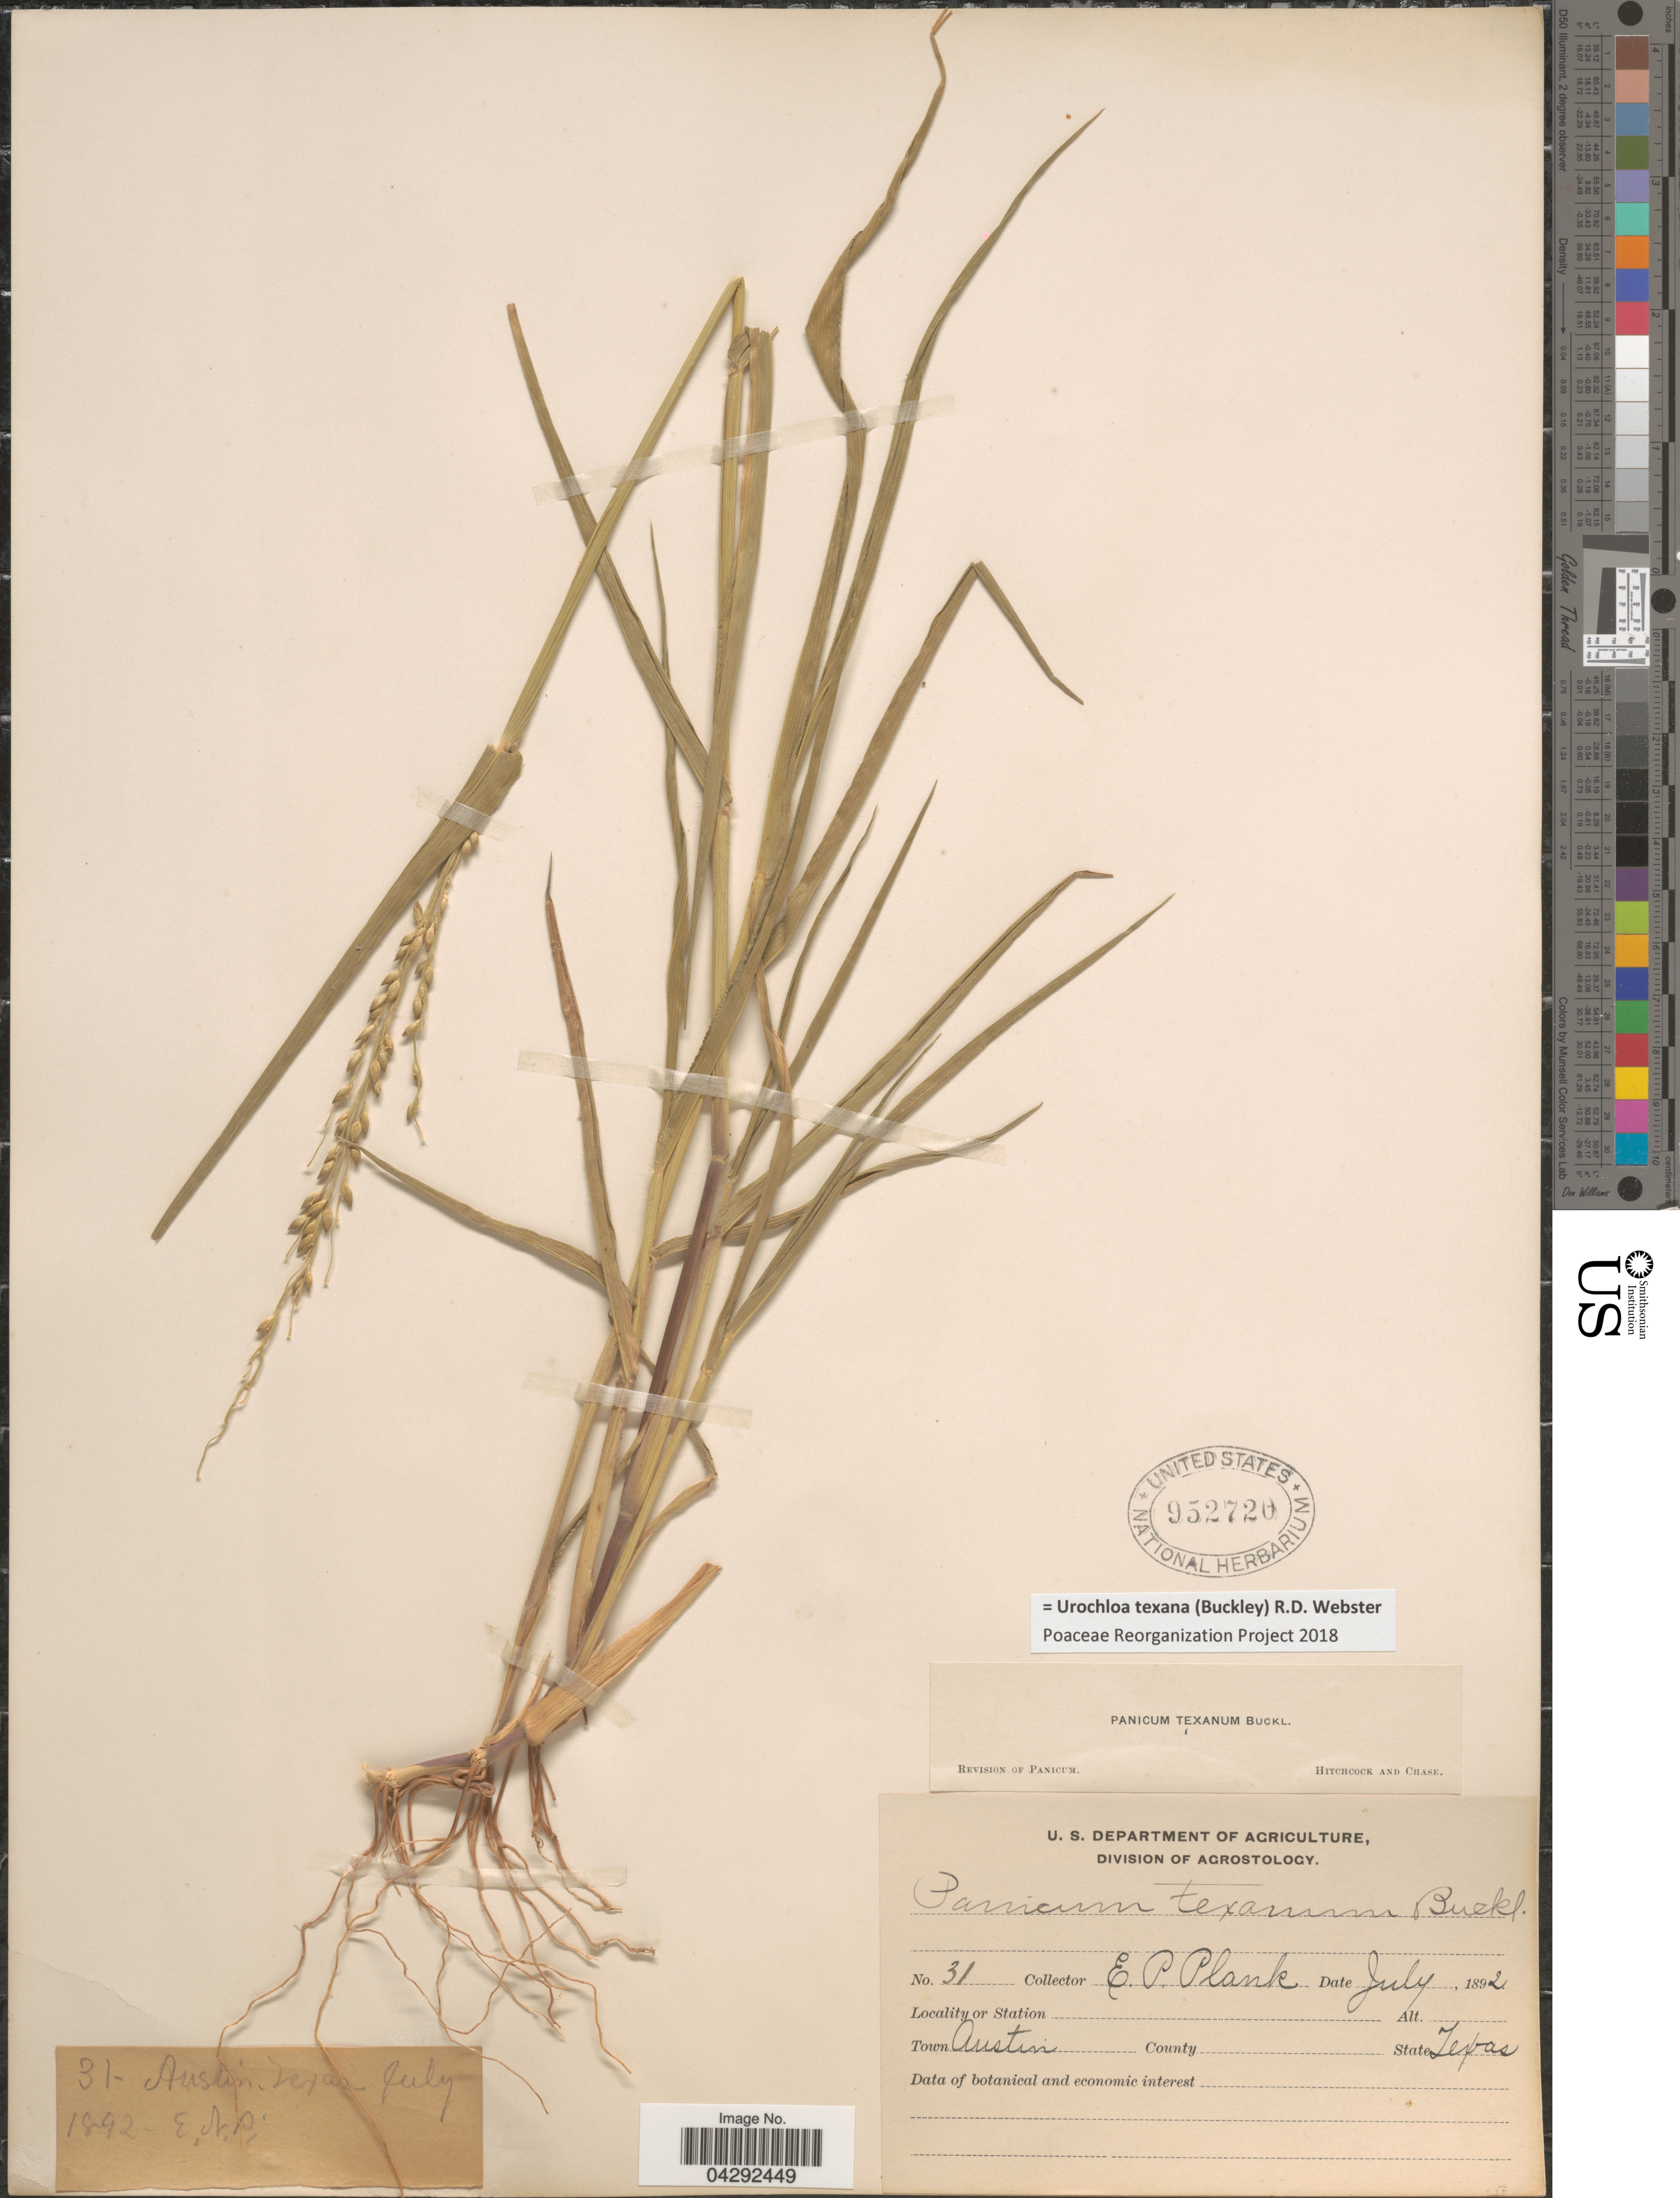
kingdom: Plantae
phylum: Tracheophyta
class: Liliopsida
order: Poales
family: Poaceae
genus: Urochloa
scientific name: Urochloa texana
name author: (Buckley) R.D. Webster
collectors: E. Plank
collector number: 31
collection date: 1892-07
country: United States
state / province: Texas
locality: Town Austin.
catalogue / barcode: US 952720